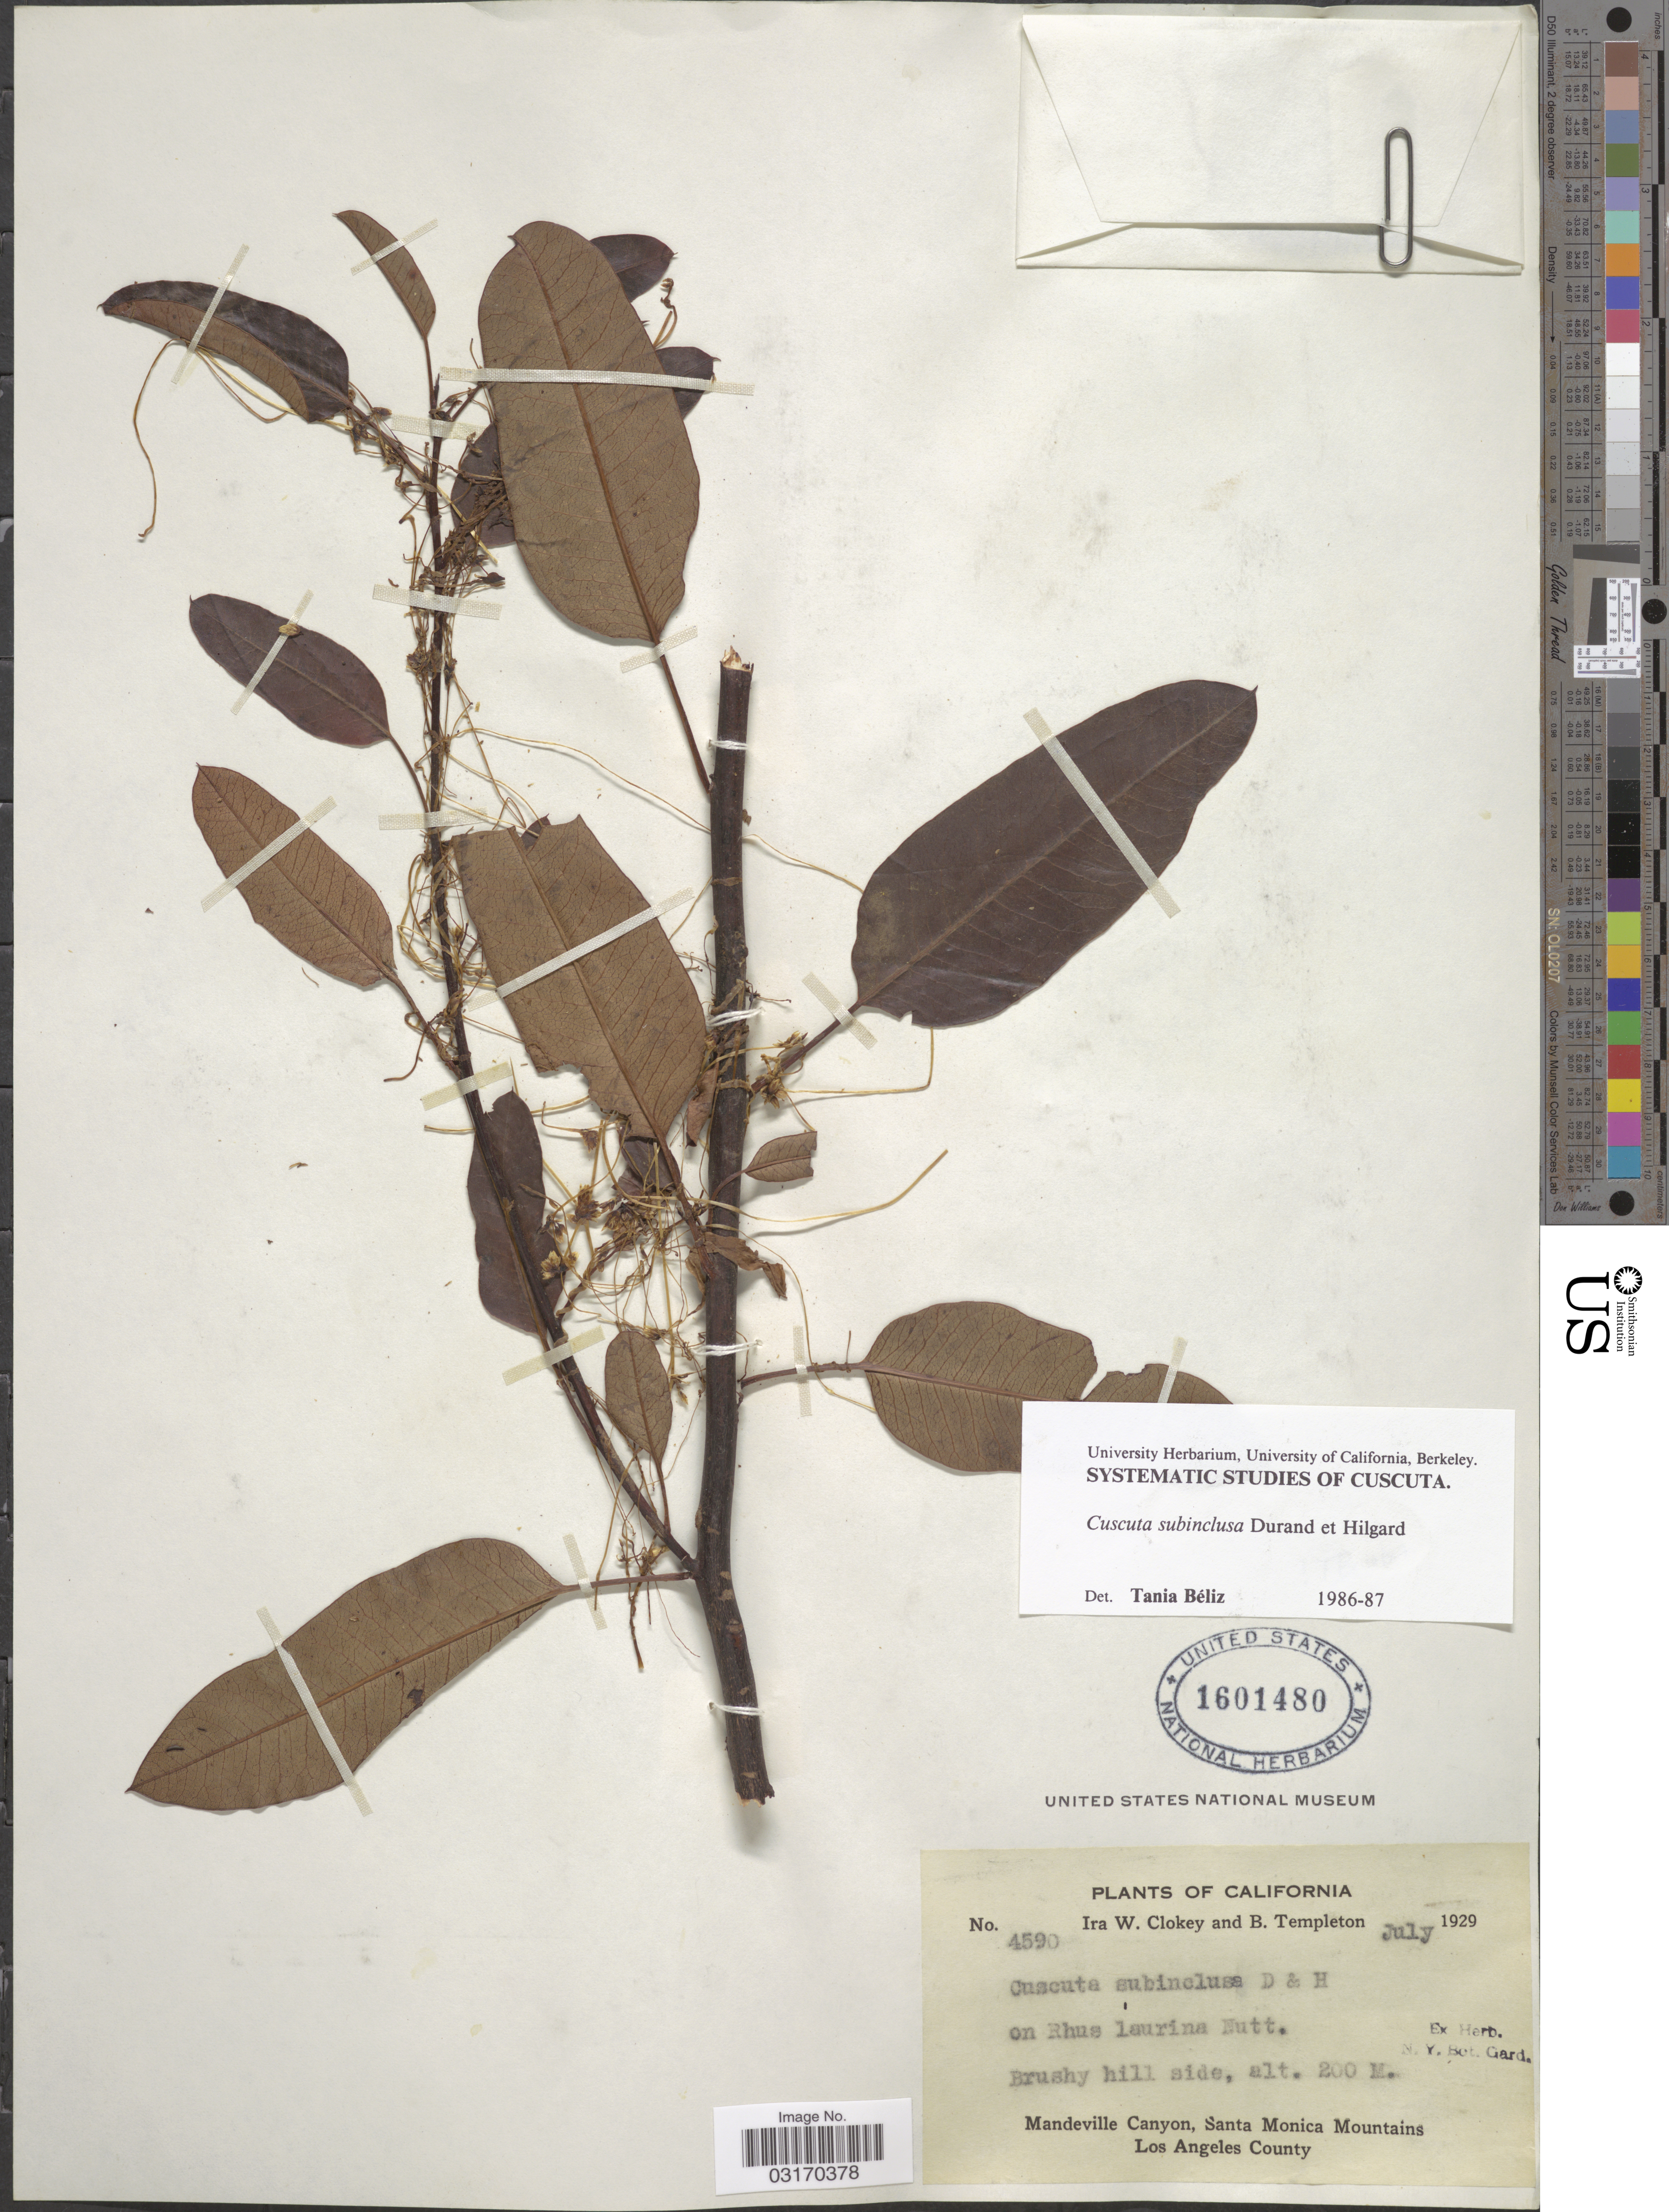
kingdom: Plantae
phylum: Tracheophyta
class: Magnoliopsida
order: Solanales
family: Convolvulaceae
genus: Cuscuta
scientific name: Cuscuta subinclusa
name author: Durand & Hilg.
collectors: I. W. Clokey & B. Templeton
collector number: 4590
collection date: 1929-07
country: United States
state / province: California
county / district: Los Angeles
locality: Brushy hill side, Mandeville Canyon, Santa Monica Mountains Los Angeles County.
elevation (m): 200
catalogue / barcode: US 1601480